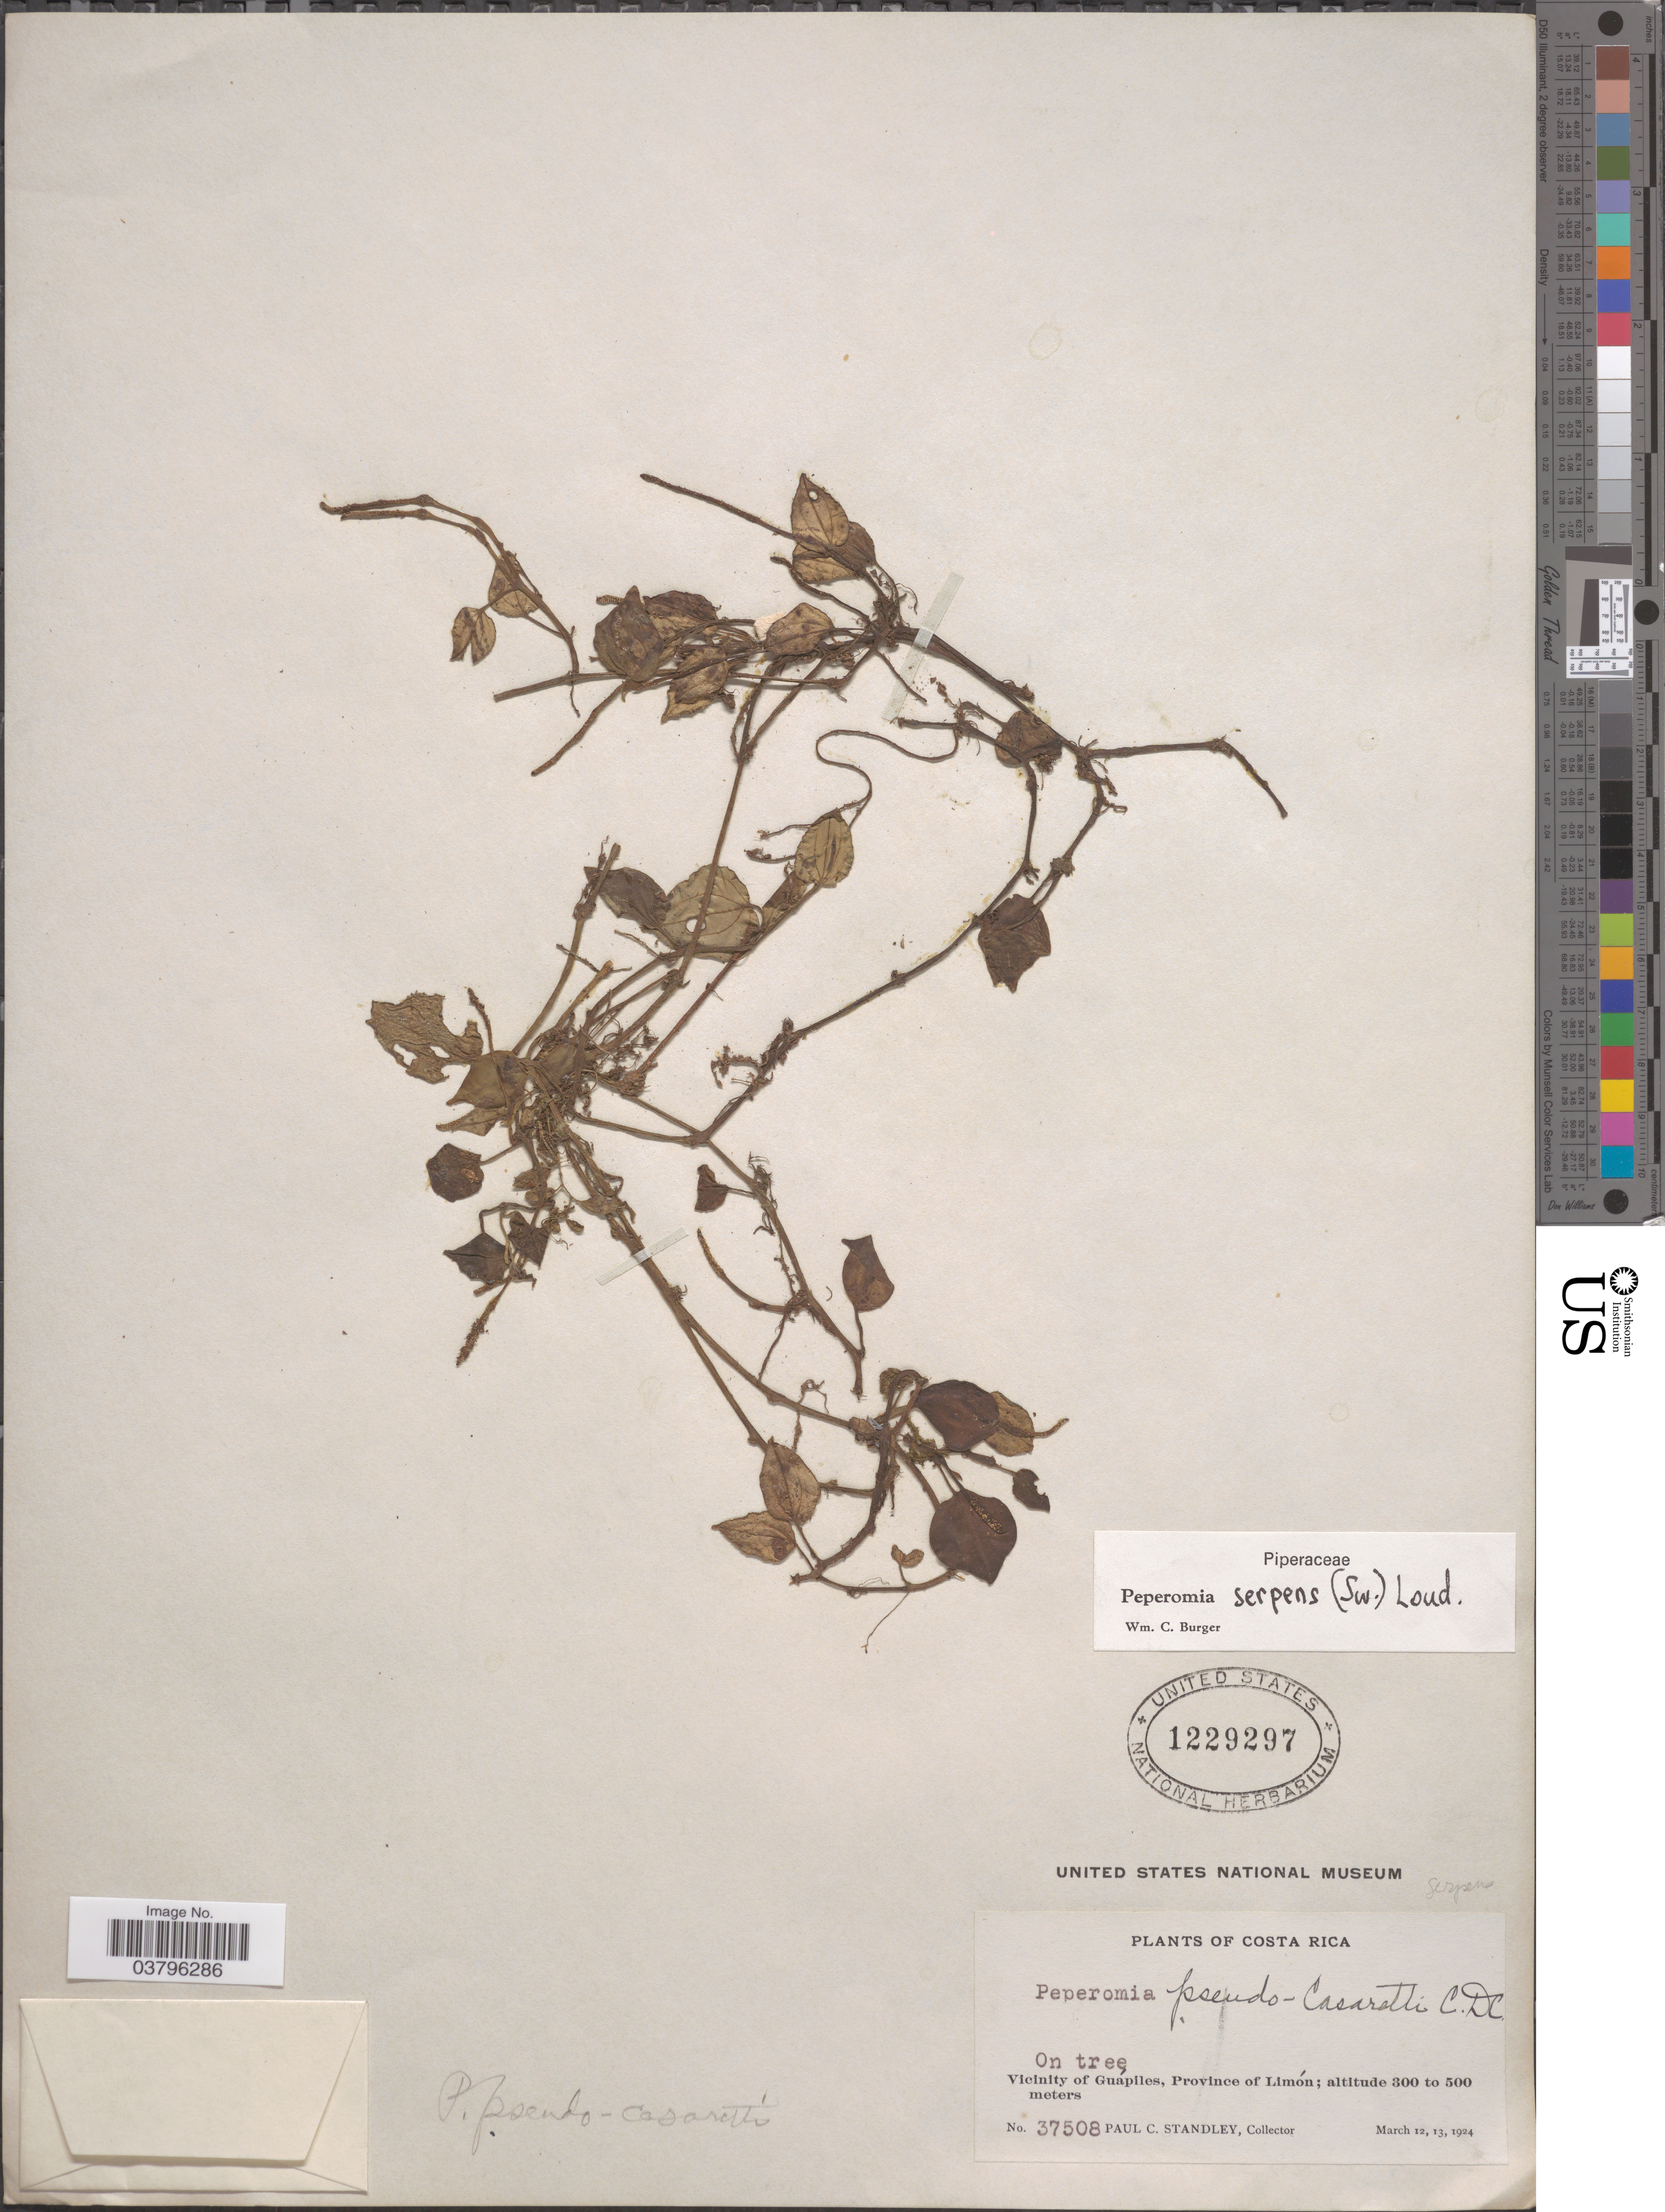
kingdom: Plantae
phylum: Tracheophyta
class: Magnoliopsida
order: Piperales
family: Piperaceae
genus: Peperomia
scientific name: Peperomia serpens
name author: (Sw.) Loudon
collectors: P. C. Standley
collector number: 37508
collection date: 1924-03-12/1924-03-13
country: Costa Rica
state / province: Limón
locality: Vicinity of Guápiles.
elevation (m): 300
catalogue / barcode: US 1229297